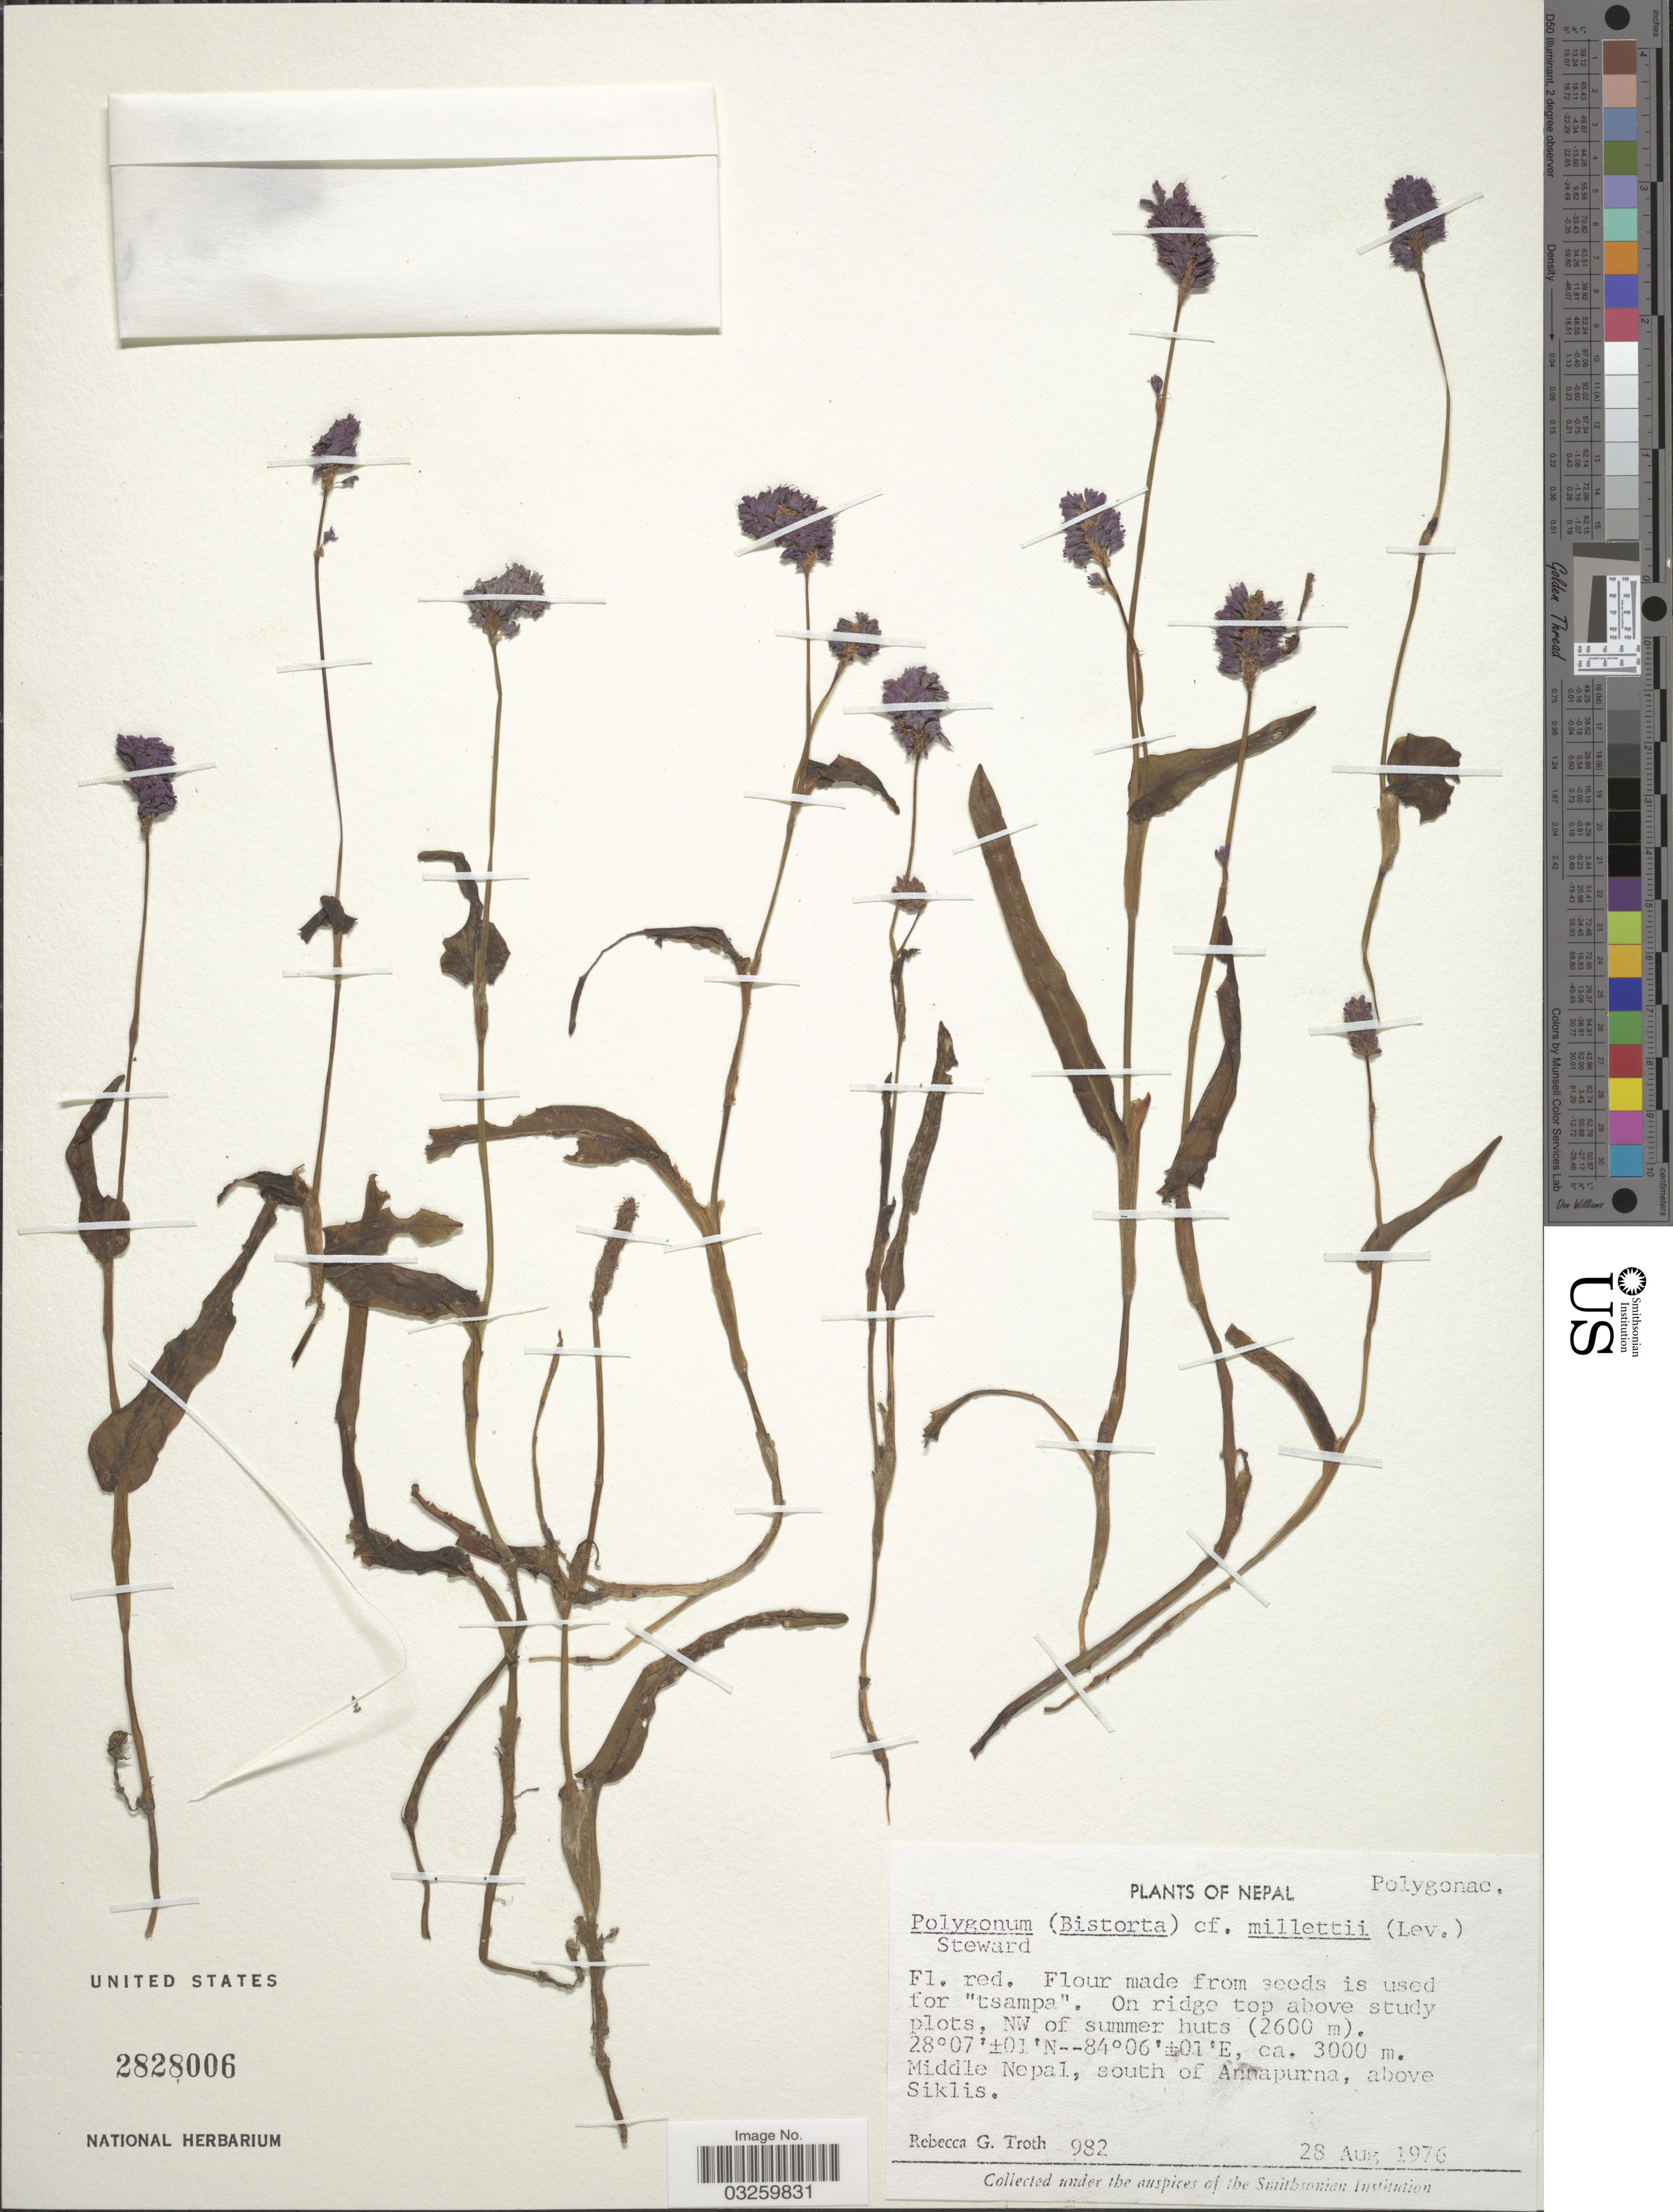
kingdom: Plantae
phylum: Tracheophyta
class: Magnoliopsida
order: Caryophyllales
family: Polygonaceae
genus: Bistorta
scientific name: Bistorta sp.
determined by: Strong, Mark T., (BOT), Smithsonian Institution - National Museum of Natural History (UNITED STATES)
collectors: R. Troth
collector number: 982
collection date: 1976-08-28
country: Nepal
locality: On ridge top above study plots, NW of summer huts (2600m). Middle Nepal, south of Annapurna, above Siklis.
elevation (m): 3000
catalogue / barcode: US 2828006